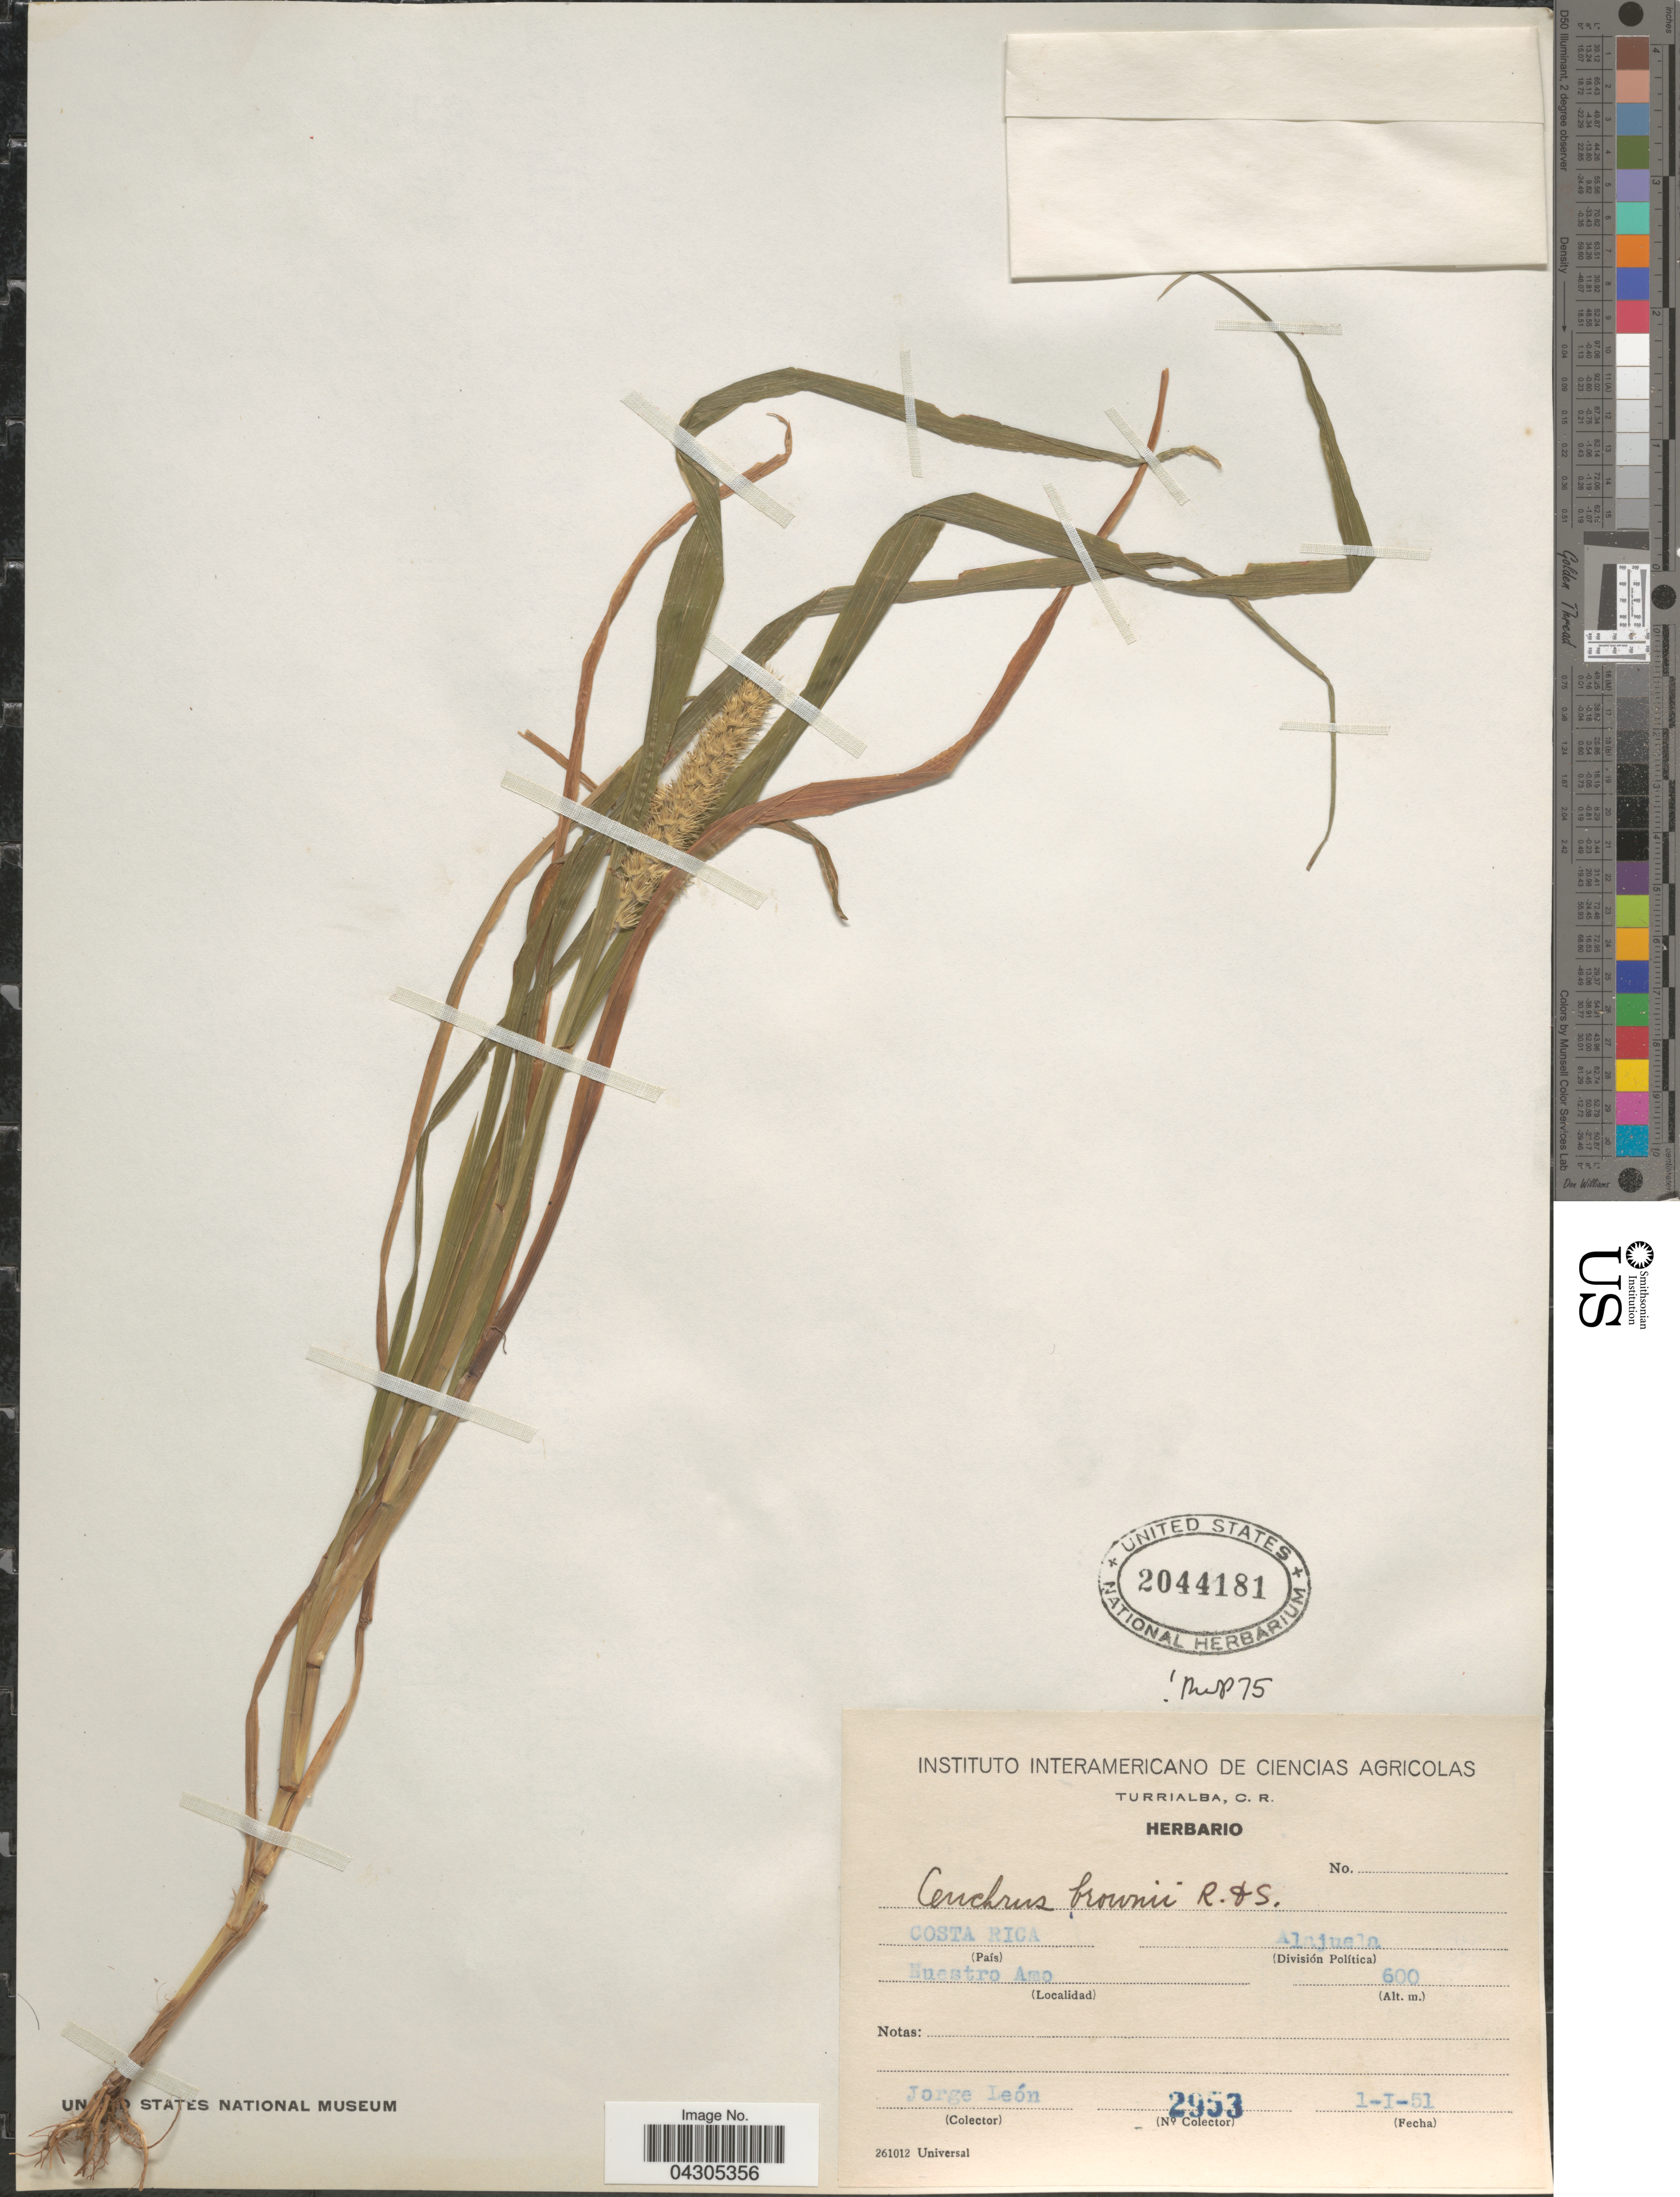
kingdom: Plantae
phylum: Tracheophyta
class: Liliopsida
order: Poales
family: Poaceae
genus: Cenchrus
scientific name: Cenchrus brownii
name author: Roem. & Schult.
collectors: J. León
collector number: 2953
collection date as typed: Transcribed d/m/y: 1/1/51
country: Costa Rica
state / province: Alajuela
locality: Nuestro Amo.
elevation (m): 600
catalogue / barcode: US 2044181